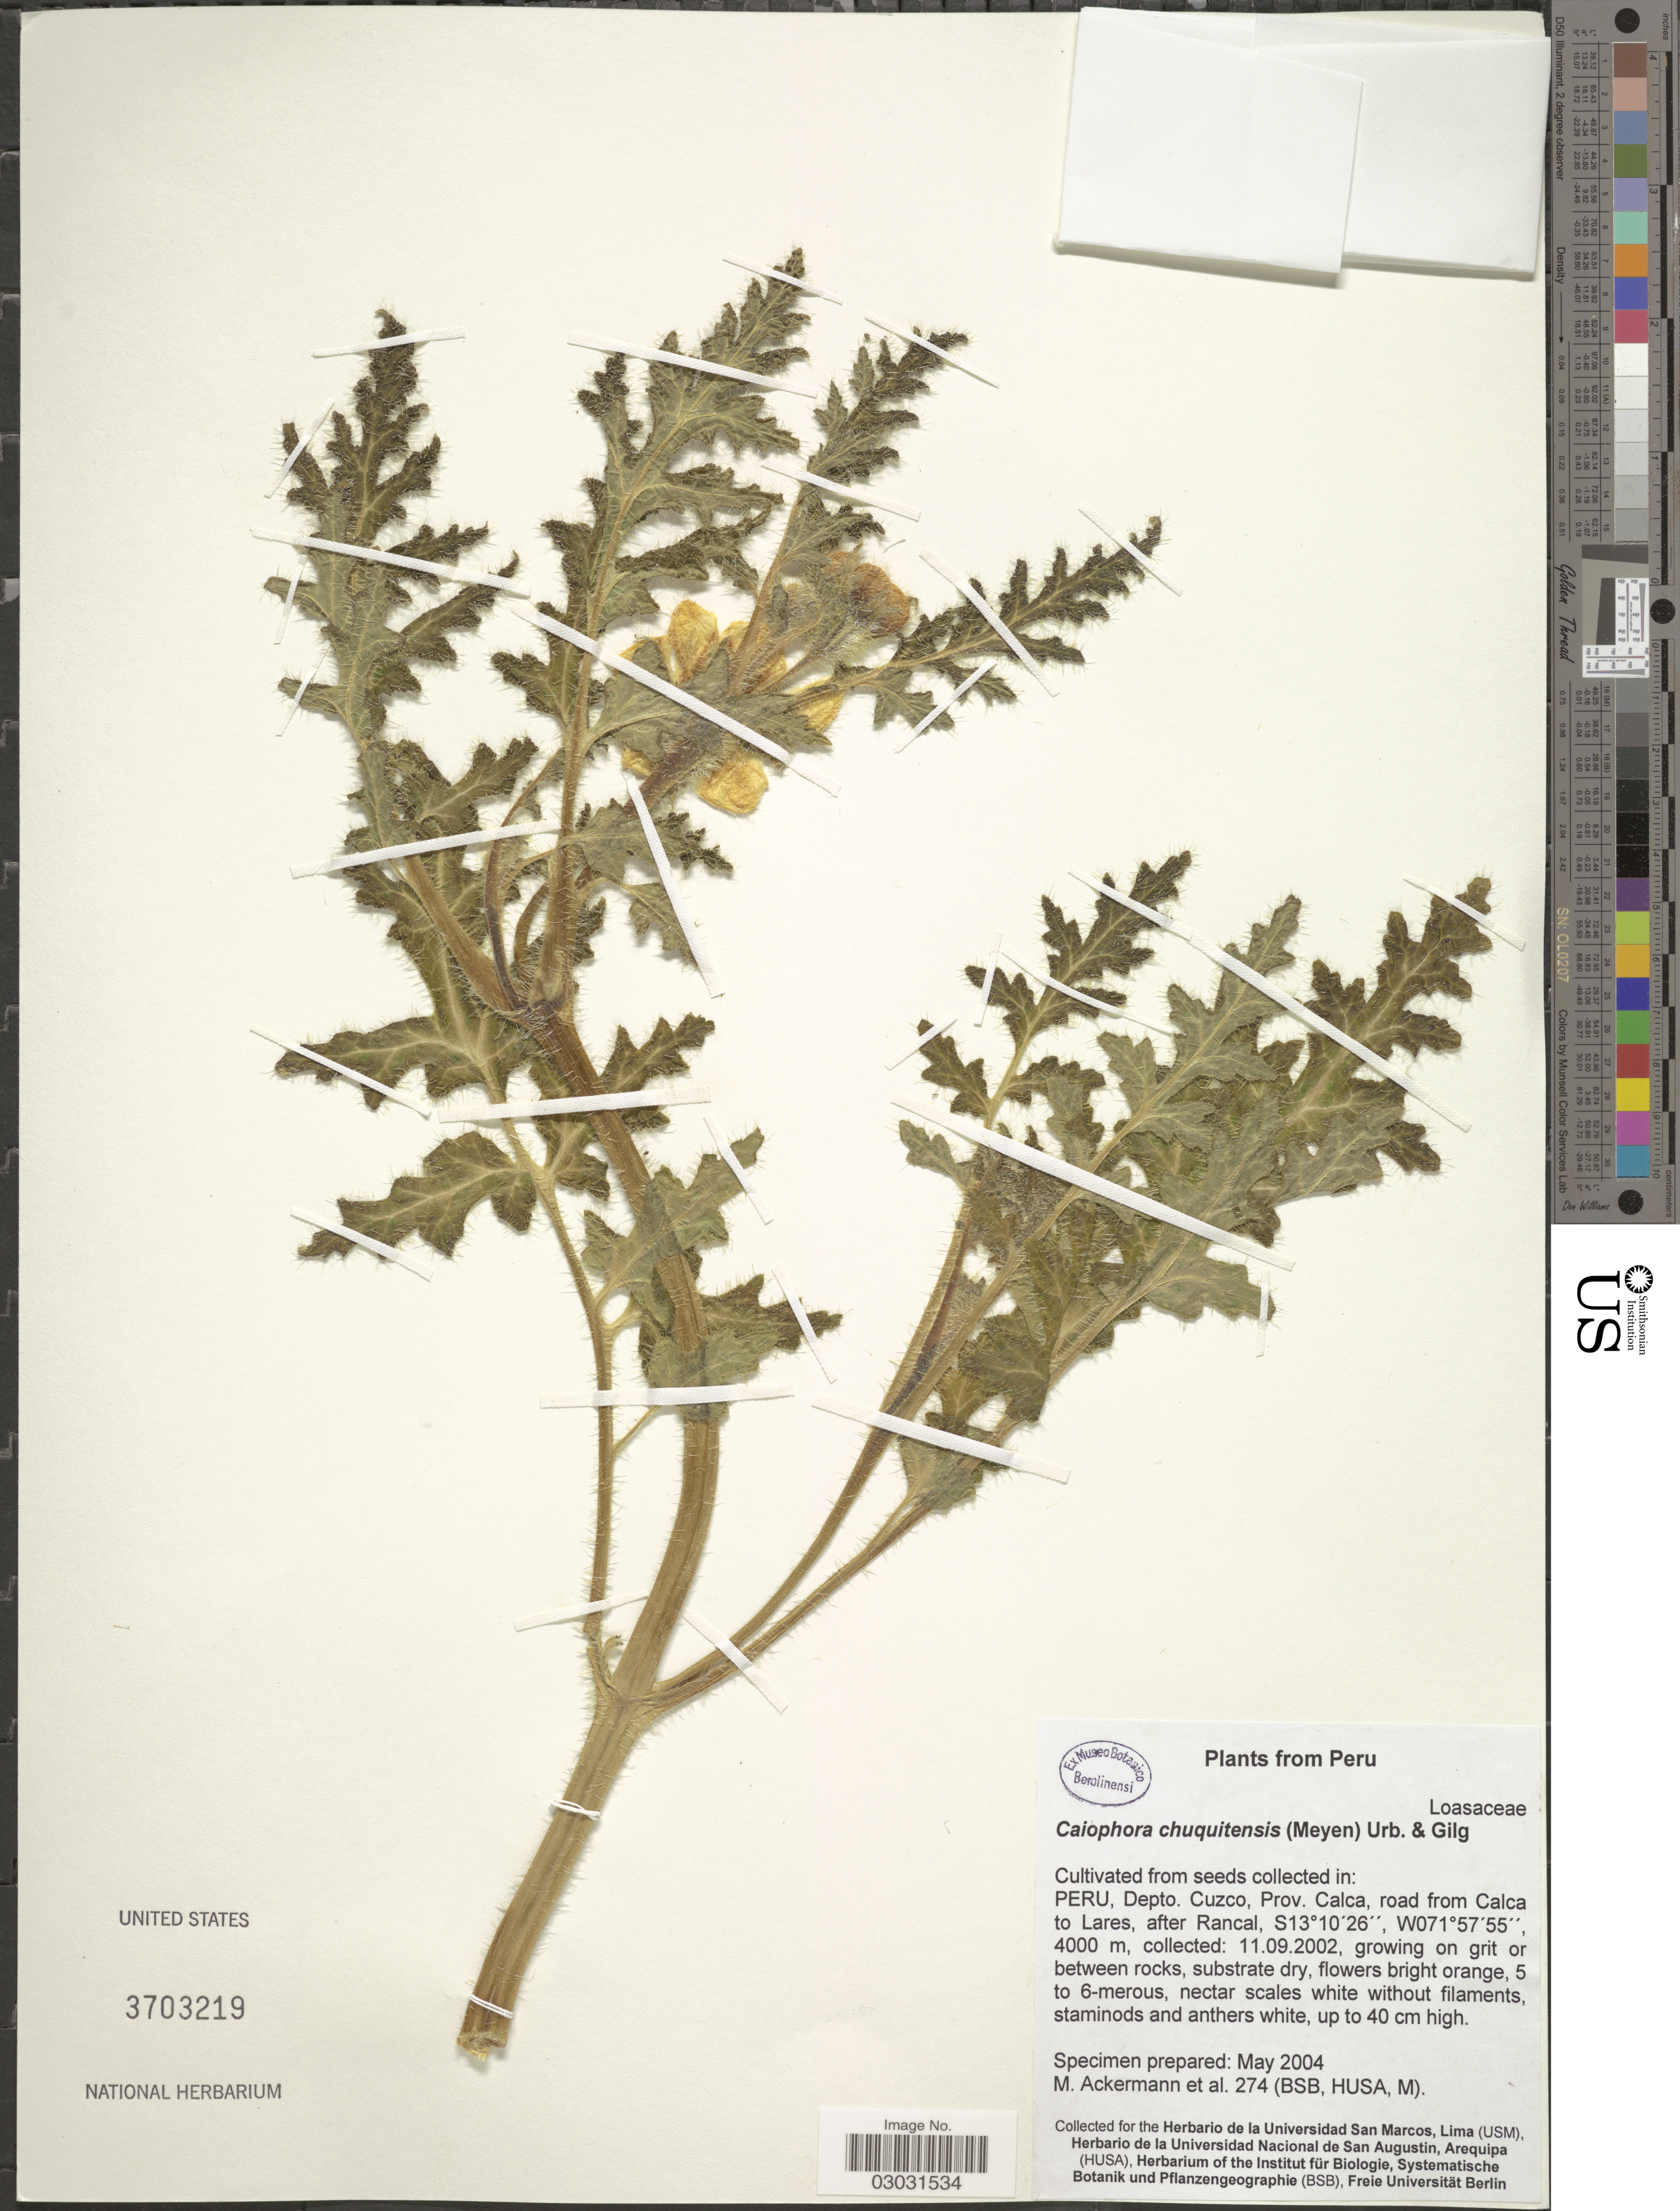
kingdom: Plantae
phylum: Tracheophyta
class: Magnoliopsida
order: Cornales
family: Loasaceae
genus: Caiophora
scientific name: Caiophora chuquitensis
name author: (Meyen) Urb. & Gilg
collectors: M. Ackermann & et al.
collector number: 274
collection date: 2004-05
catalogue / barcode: US 3703219